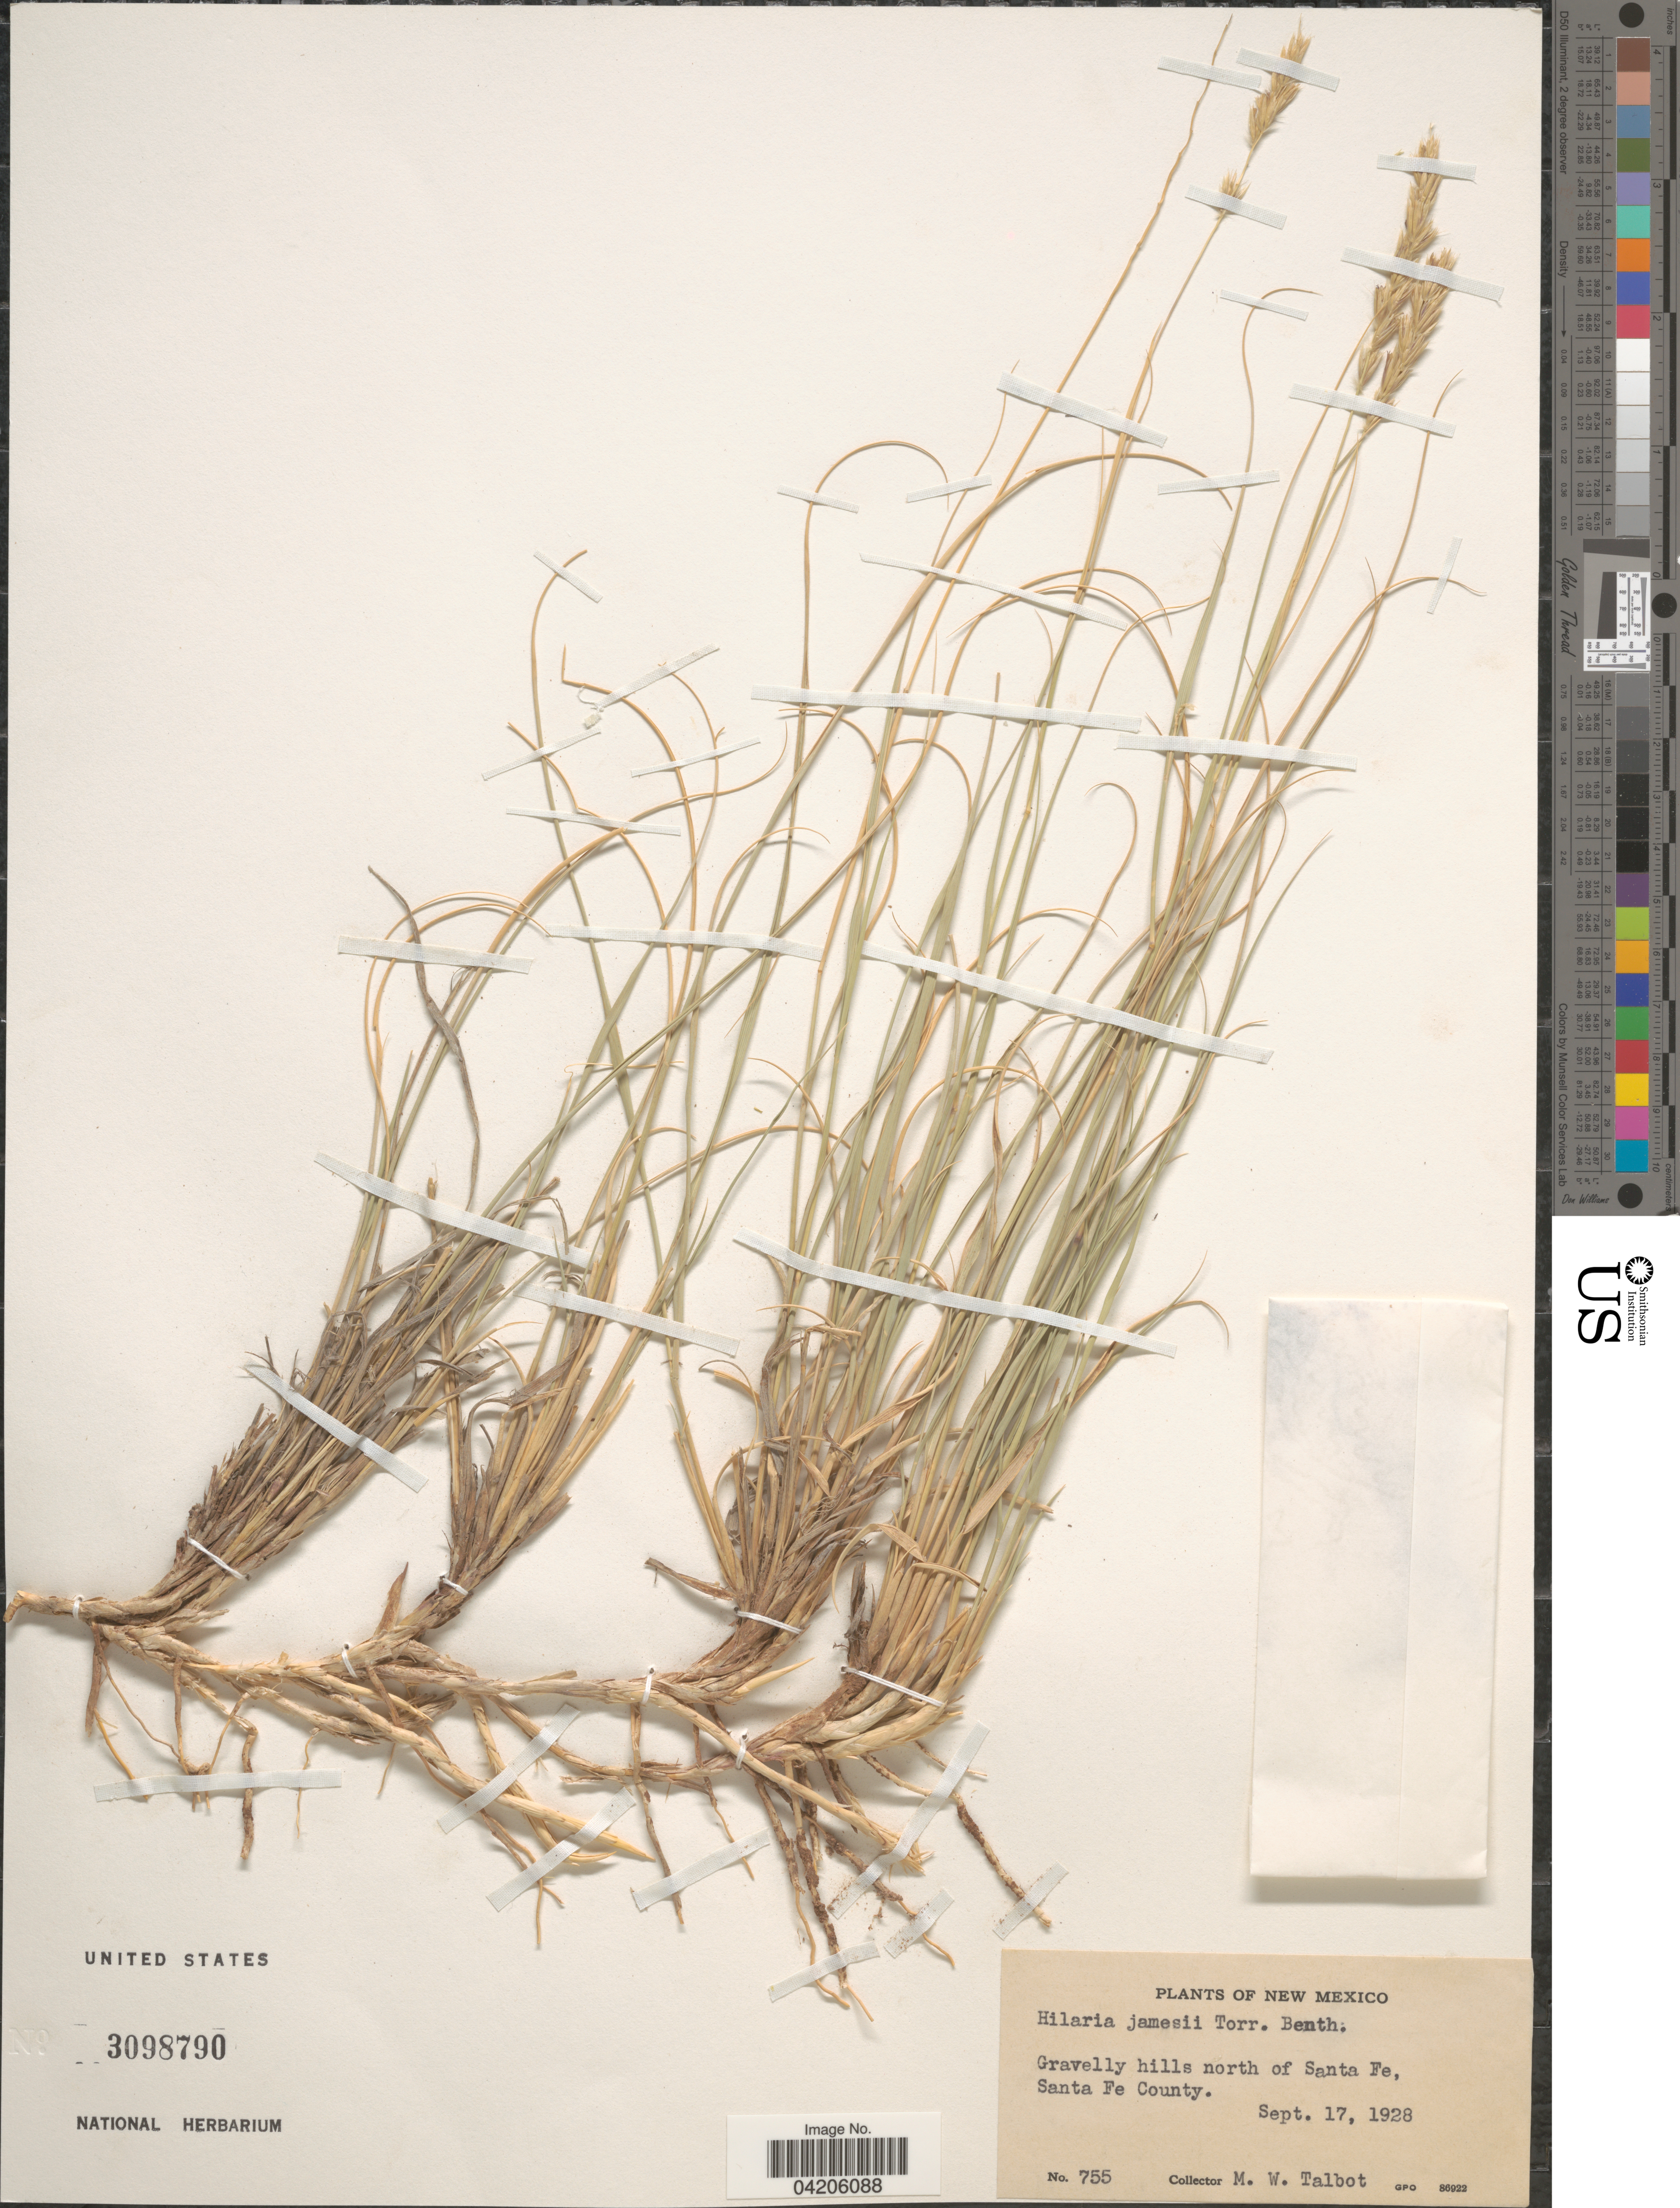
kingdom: Plantae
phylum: Tracheophyta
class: Liliopsida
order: Poales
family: Poaceae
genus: Hilaria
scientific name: Hilaria jamesii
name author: (Torr.) Benth.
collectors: M. Talbot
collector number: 755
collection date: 1928-09-17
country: United States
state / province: New Mexico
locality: Gravelly hills north of Santa Fe, Santa Fe County.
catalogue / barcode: US 3098790